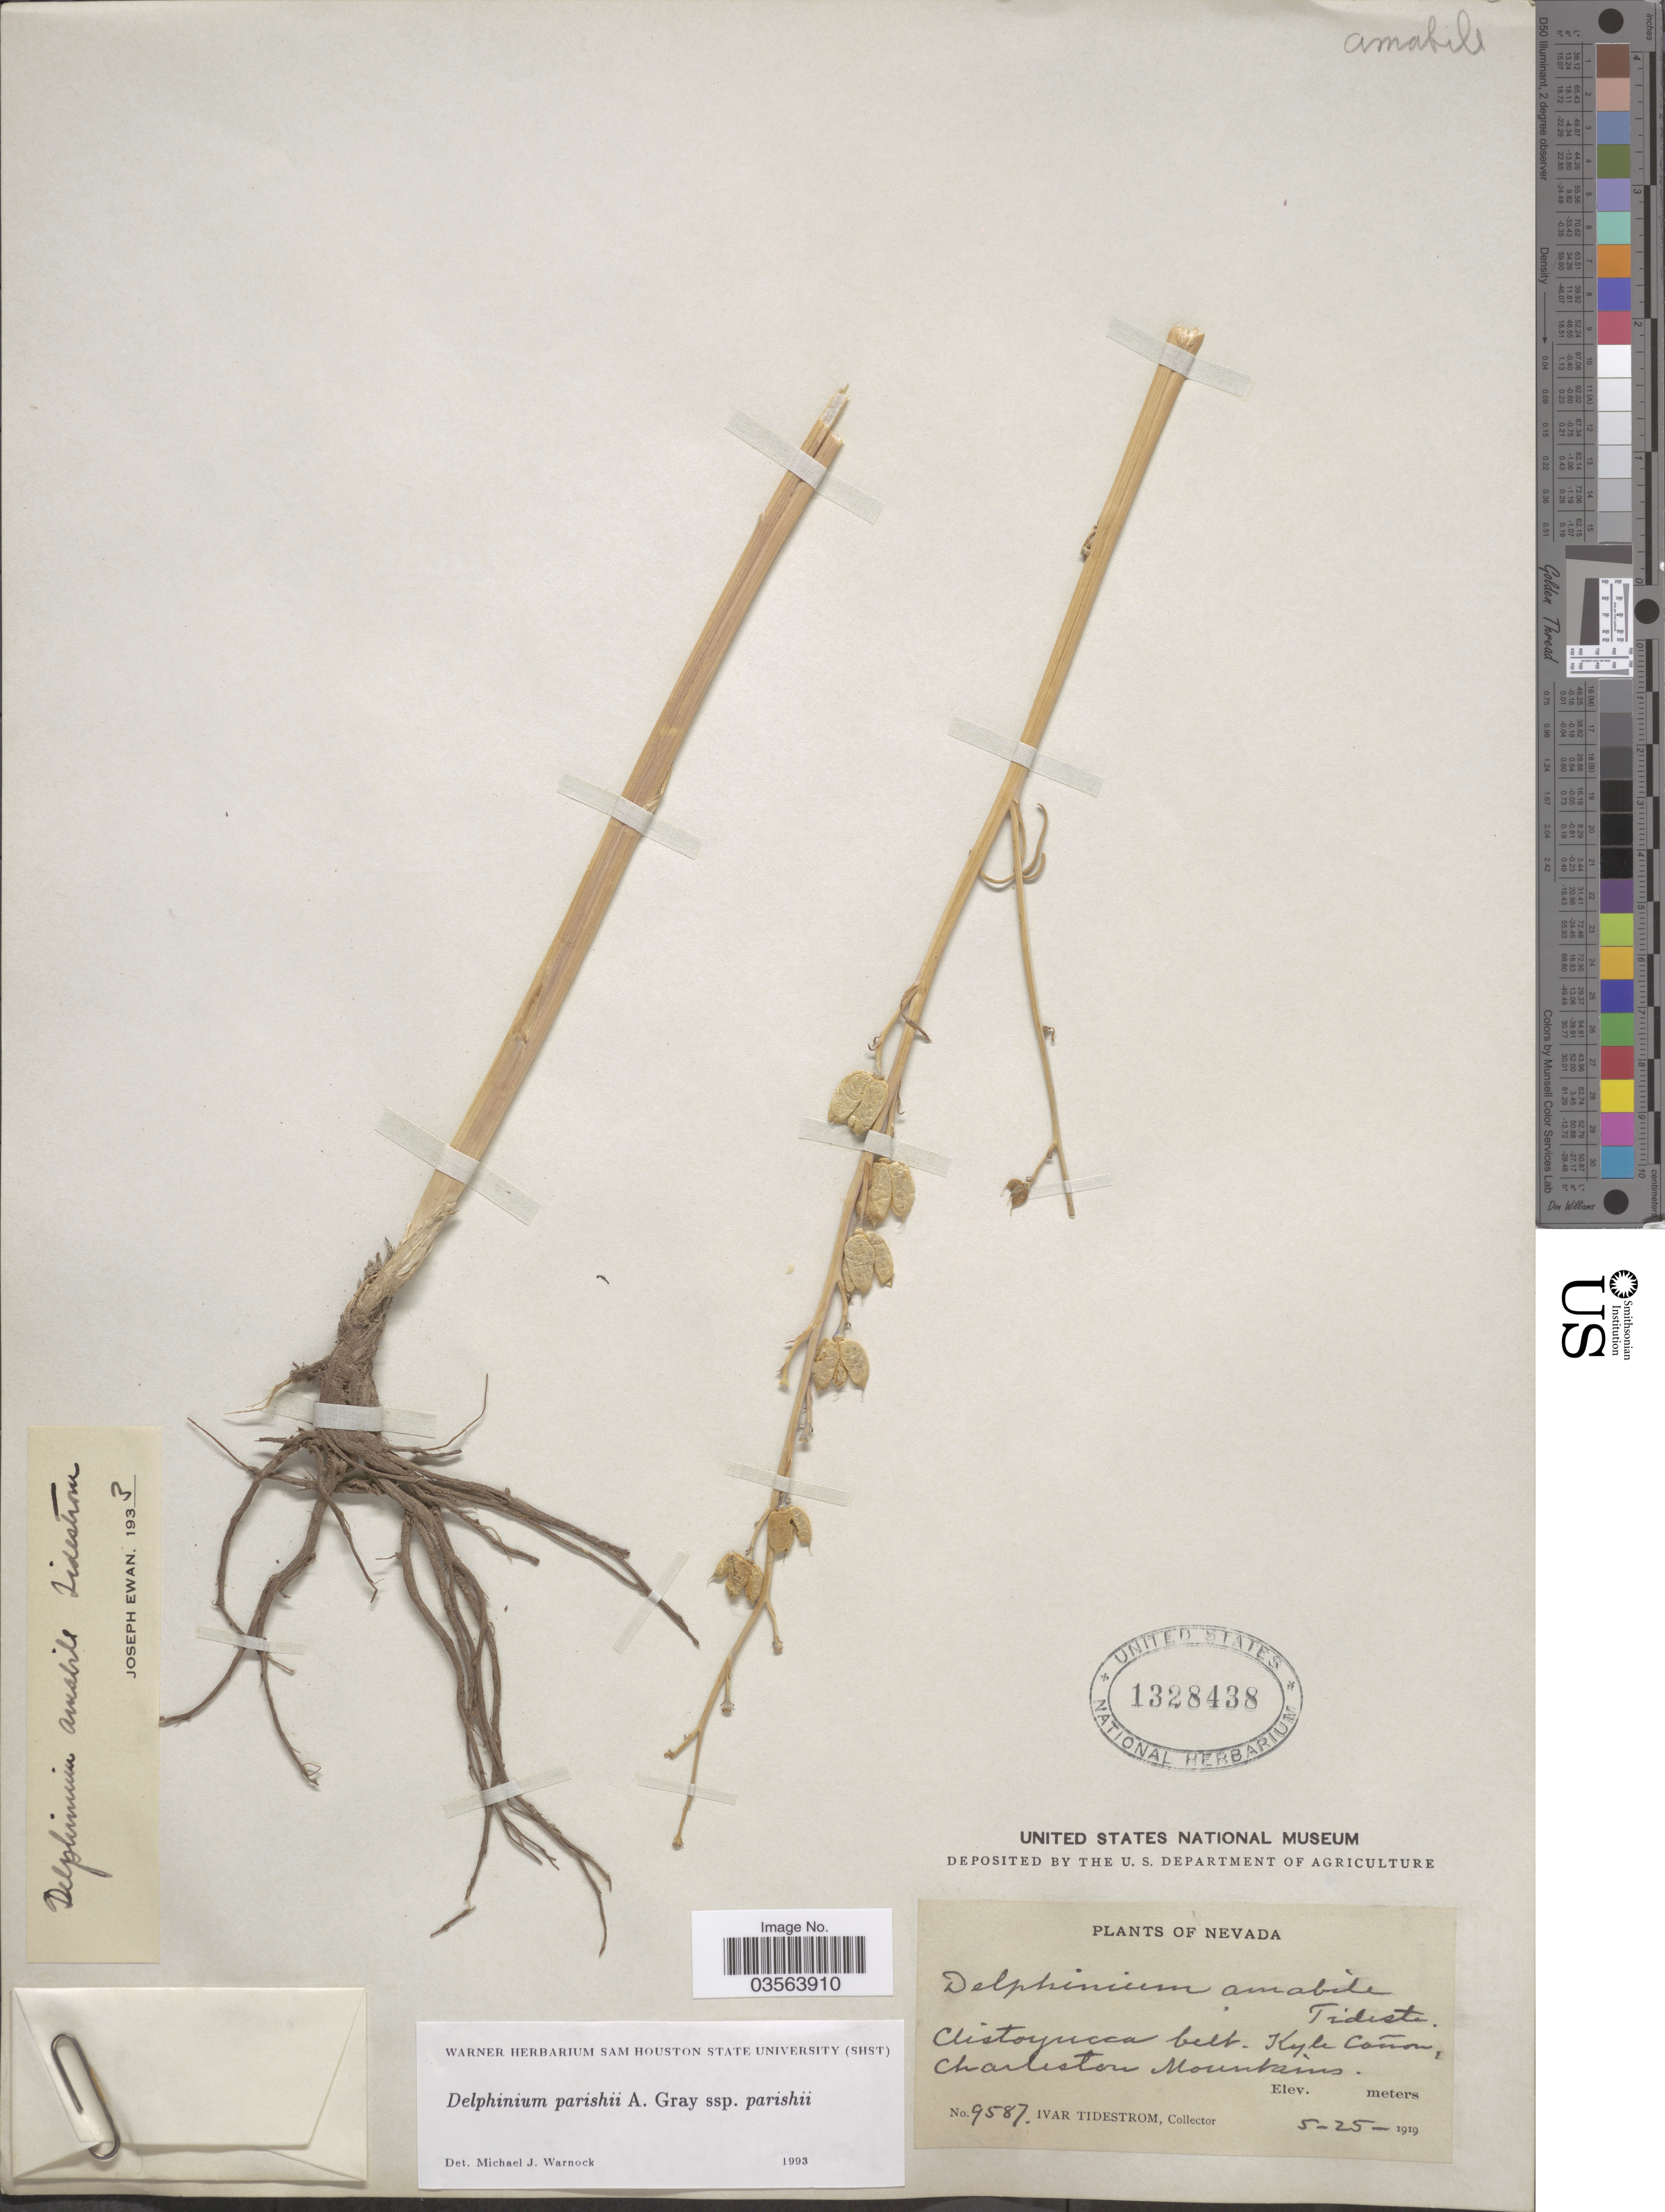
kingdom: Plantae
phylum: Tracheophyta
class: Magnoliopsida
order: Ranunculales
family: Ranunculaceae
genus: Delphinium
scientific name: Delphinium parishii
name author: A. Gray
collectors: I. F. Tidestrom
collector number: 9587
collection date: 1919-05-25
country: United States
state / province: Nevada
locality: Clistoyucca belt - Kyle Cañon, Charleston Mountains.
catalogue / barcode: US 1328438